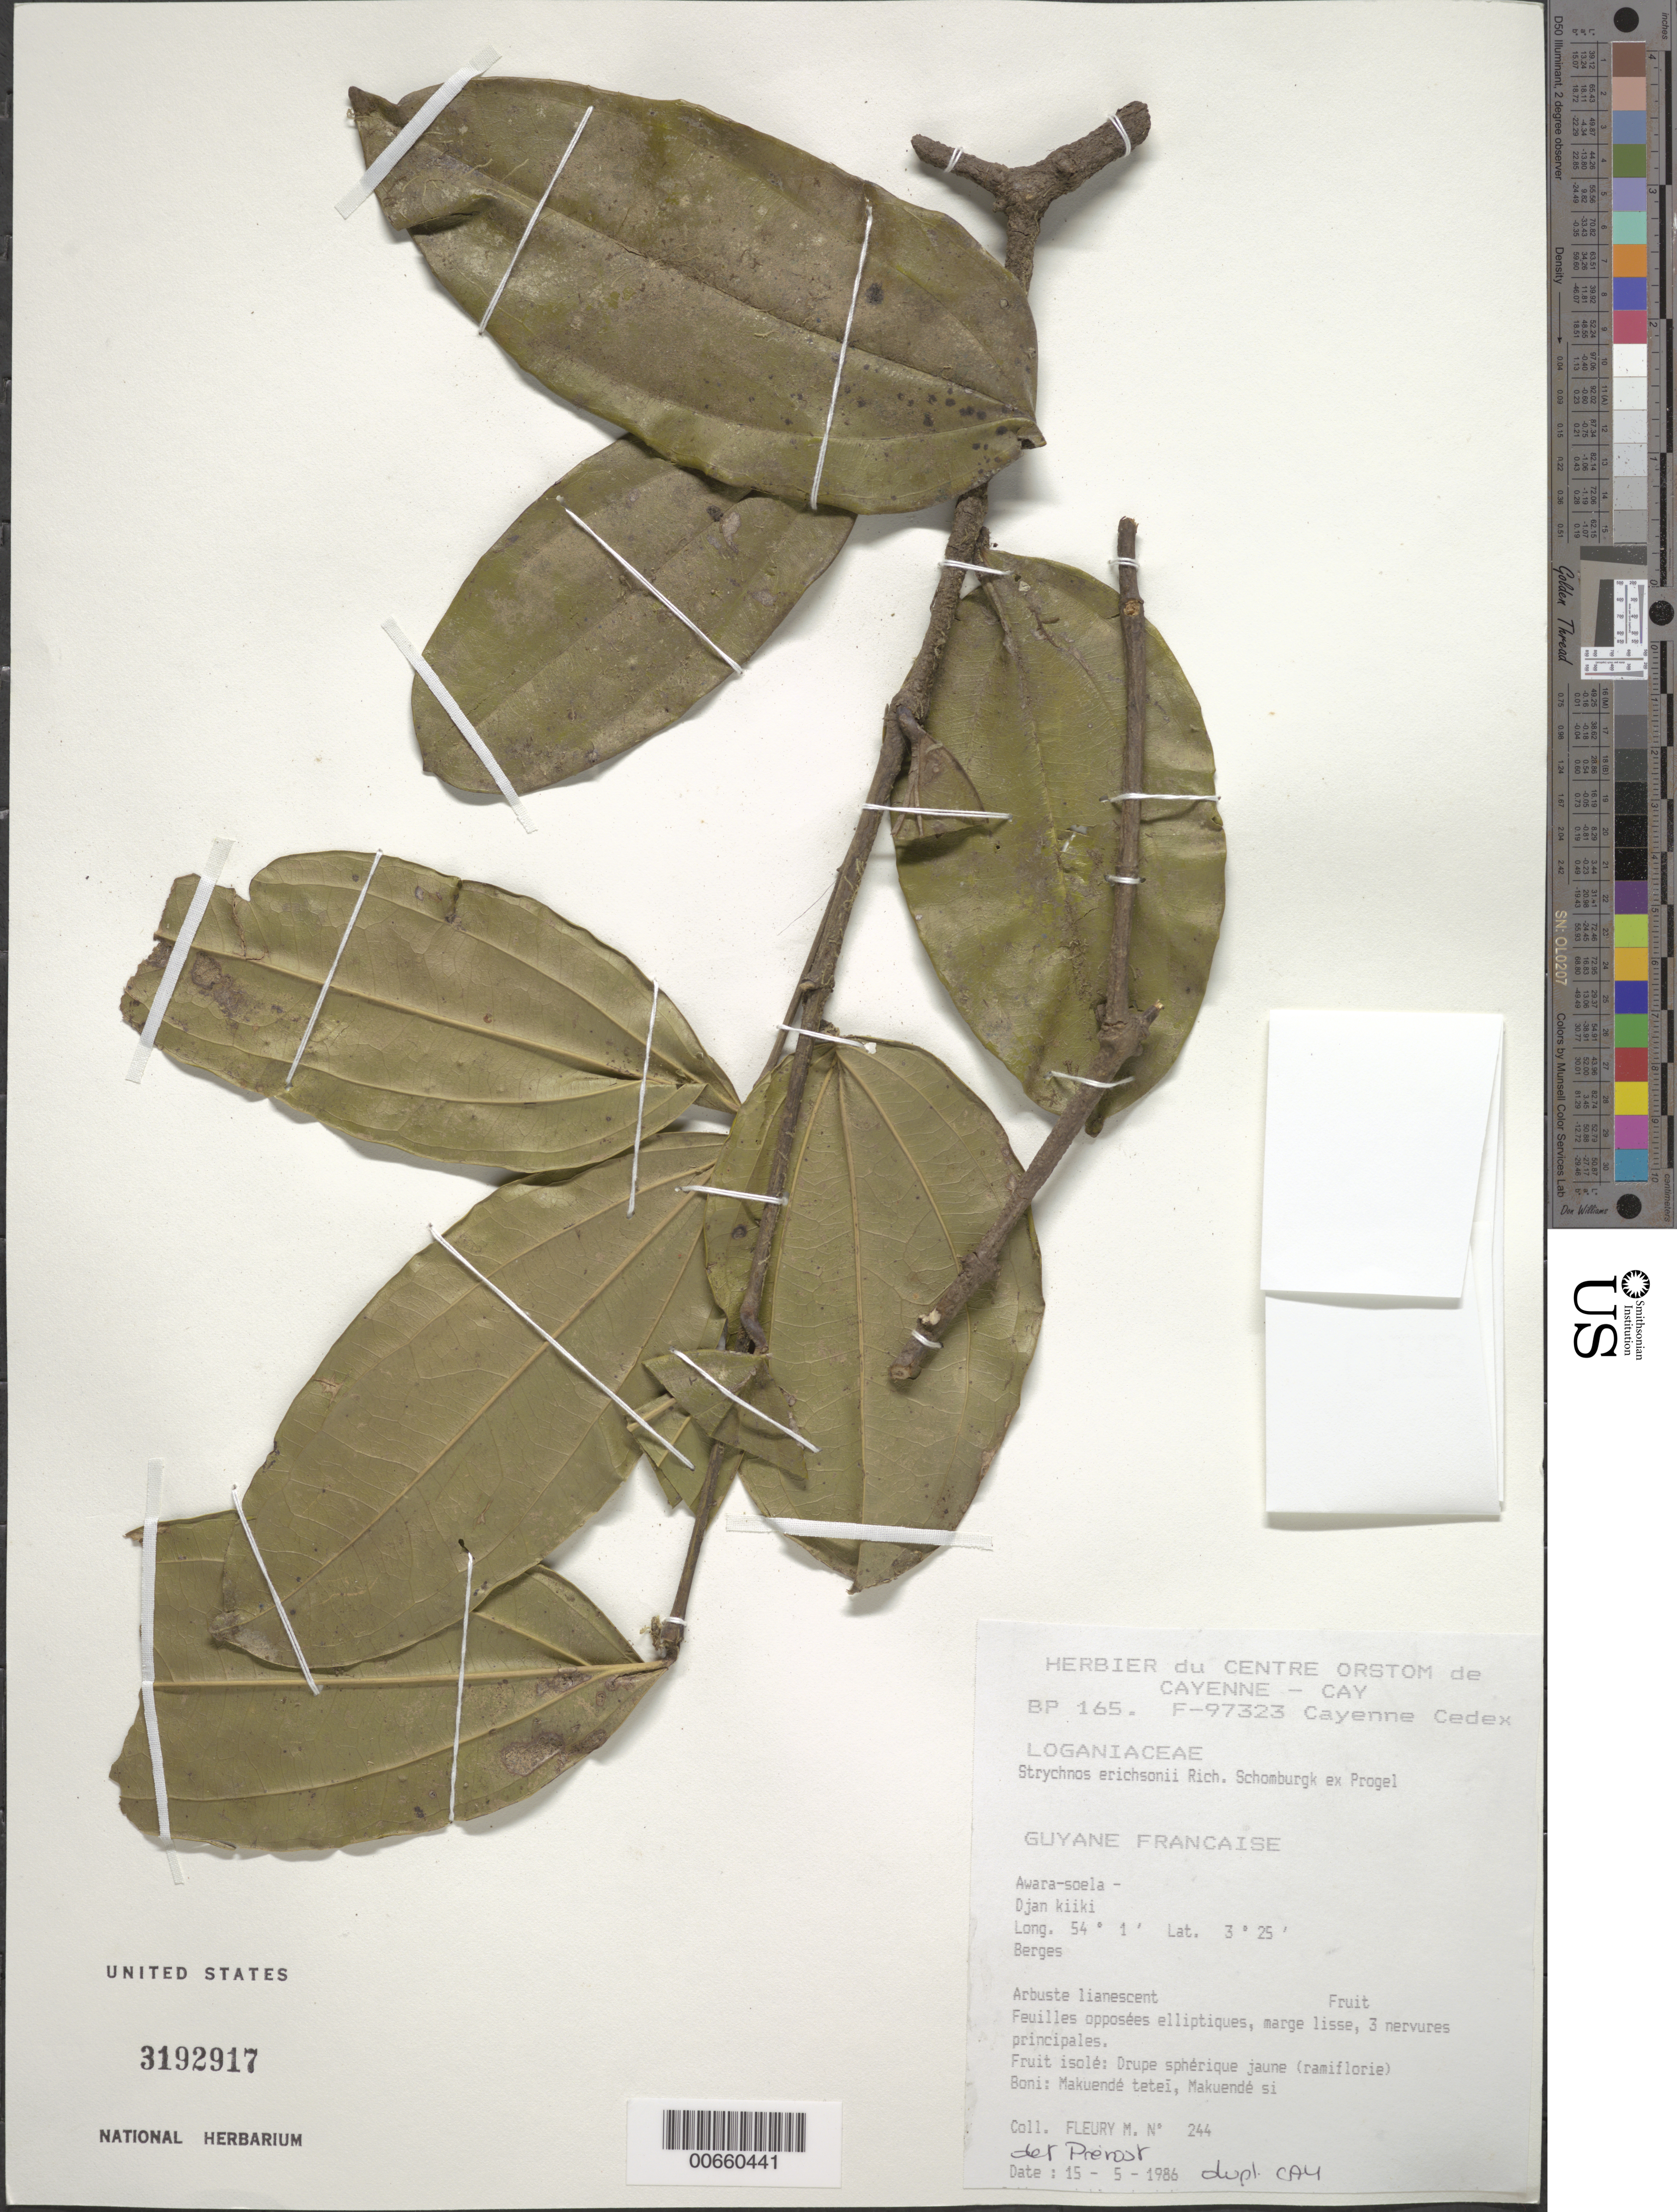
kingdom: Plantae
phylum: Tracheophyta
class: Magnoliopsida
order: Gentianales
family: Loganiaceae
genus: Strychnos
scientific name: Strychnos erichsonii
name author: R.H. Schomb. ex Progel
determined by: Prèvoor, --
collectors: M. Fleury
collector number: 244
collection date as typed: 15-May-86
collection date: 1986-05-15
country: French Guiana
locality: Awara soula; Djan kiiki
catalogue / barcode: US 3192917